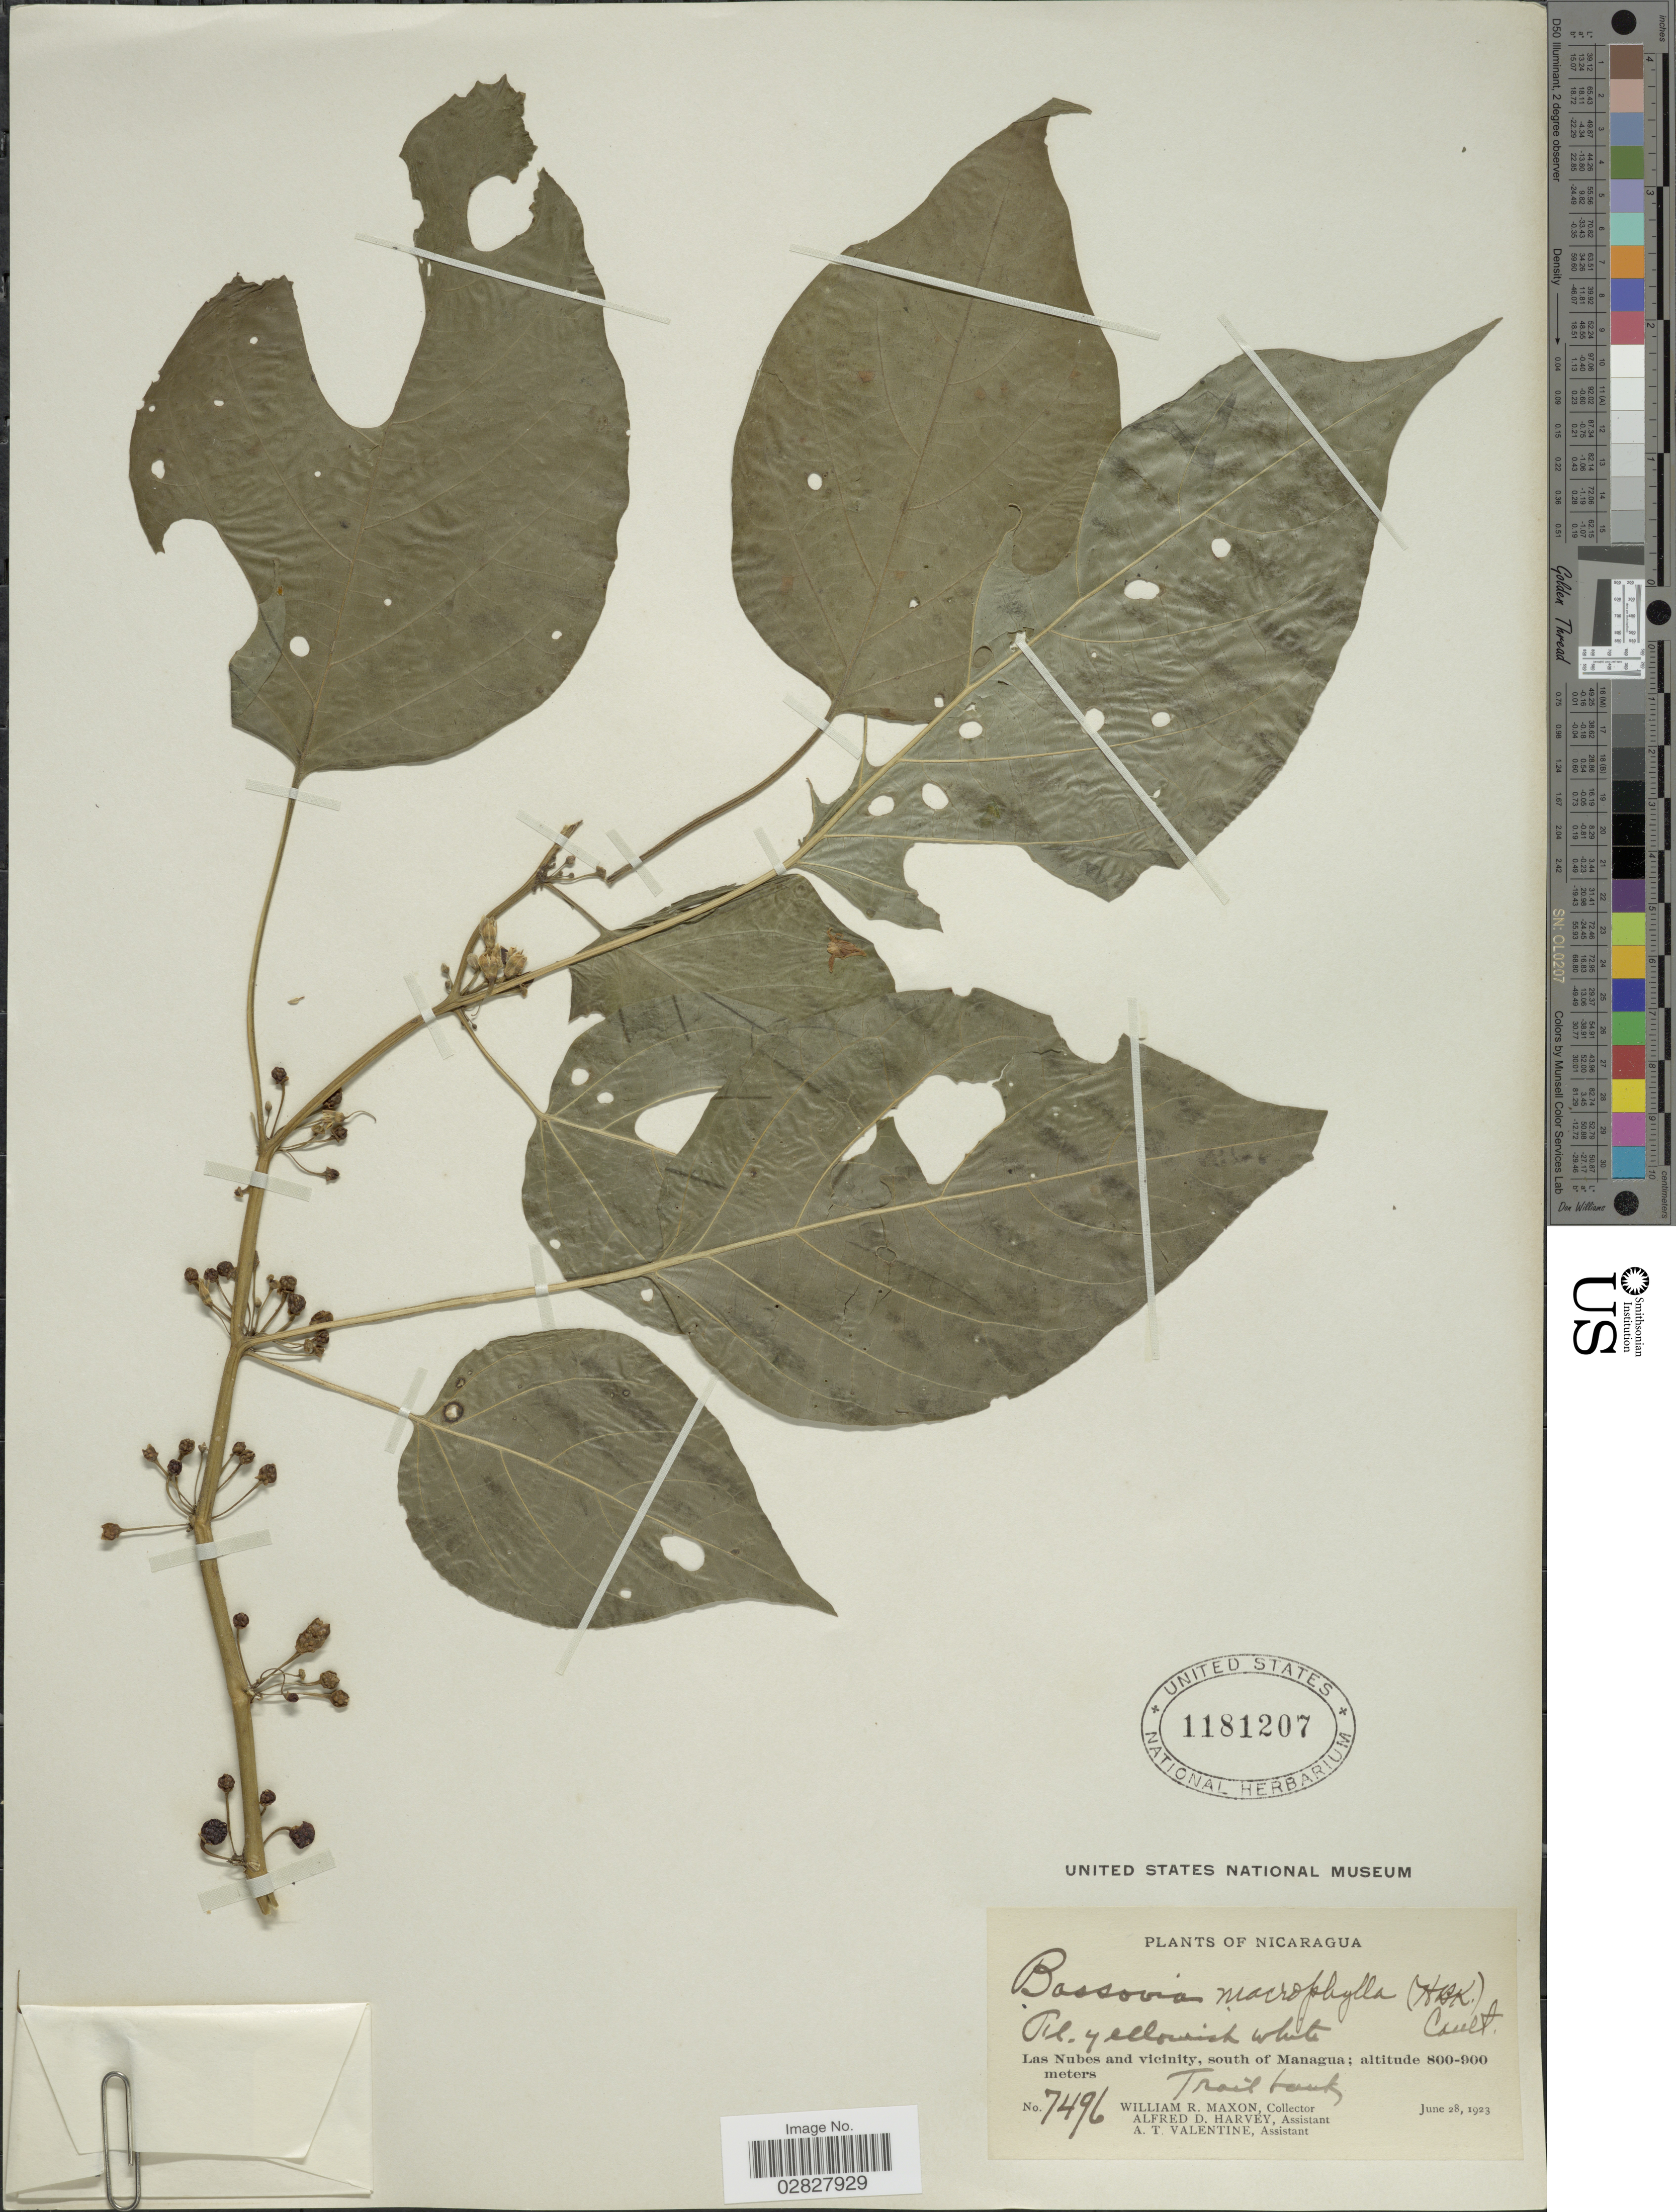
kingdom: Plantae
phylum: Tracheophyta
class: Magnoliopsida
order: Solanales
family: Solanaceae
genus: Bassovia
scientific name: Bassovia macrophylla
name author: (Humb. & Bonpl. ex Dunal) J.M. Coult.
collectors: W. R. Maxon, A. D. Harvey & A. Valentine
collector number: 7496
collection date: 1923-06-28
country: Nicaragua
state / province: Managua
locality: Las Nubes and vicinity, south of Managua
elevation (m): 800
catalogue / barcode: US 1181207